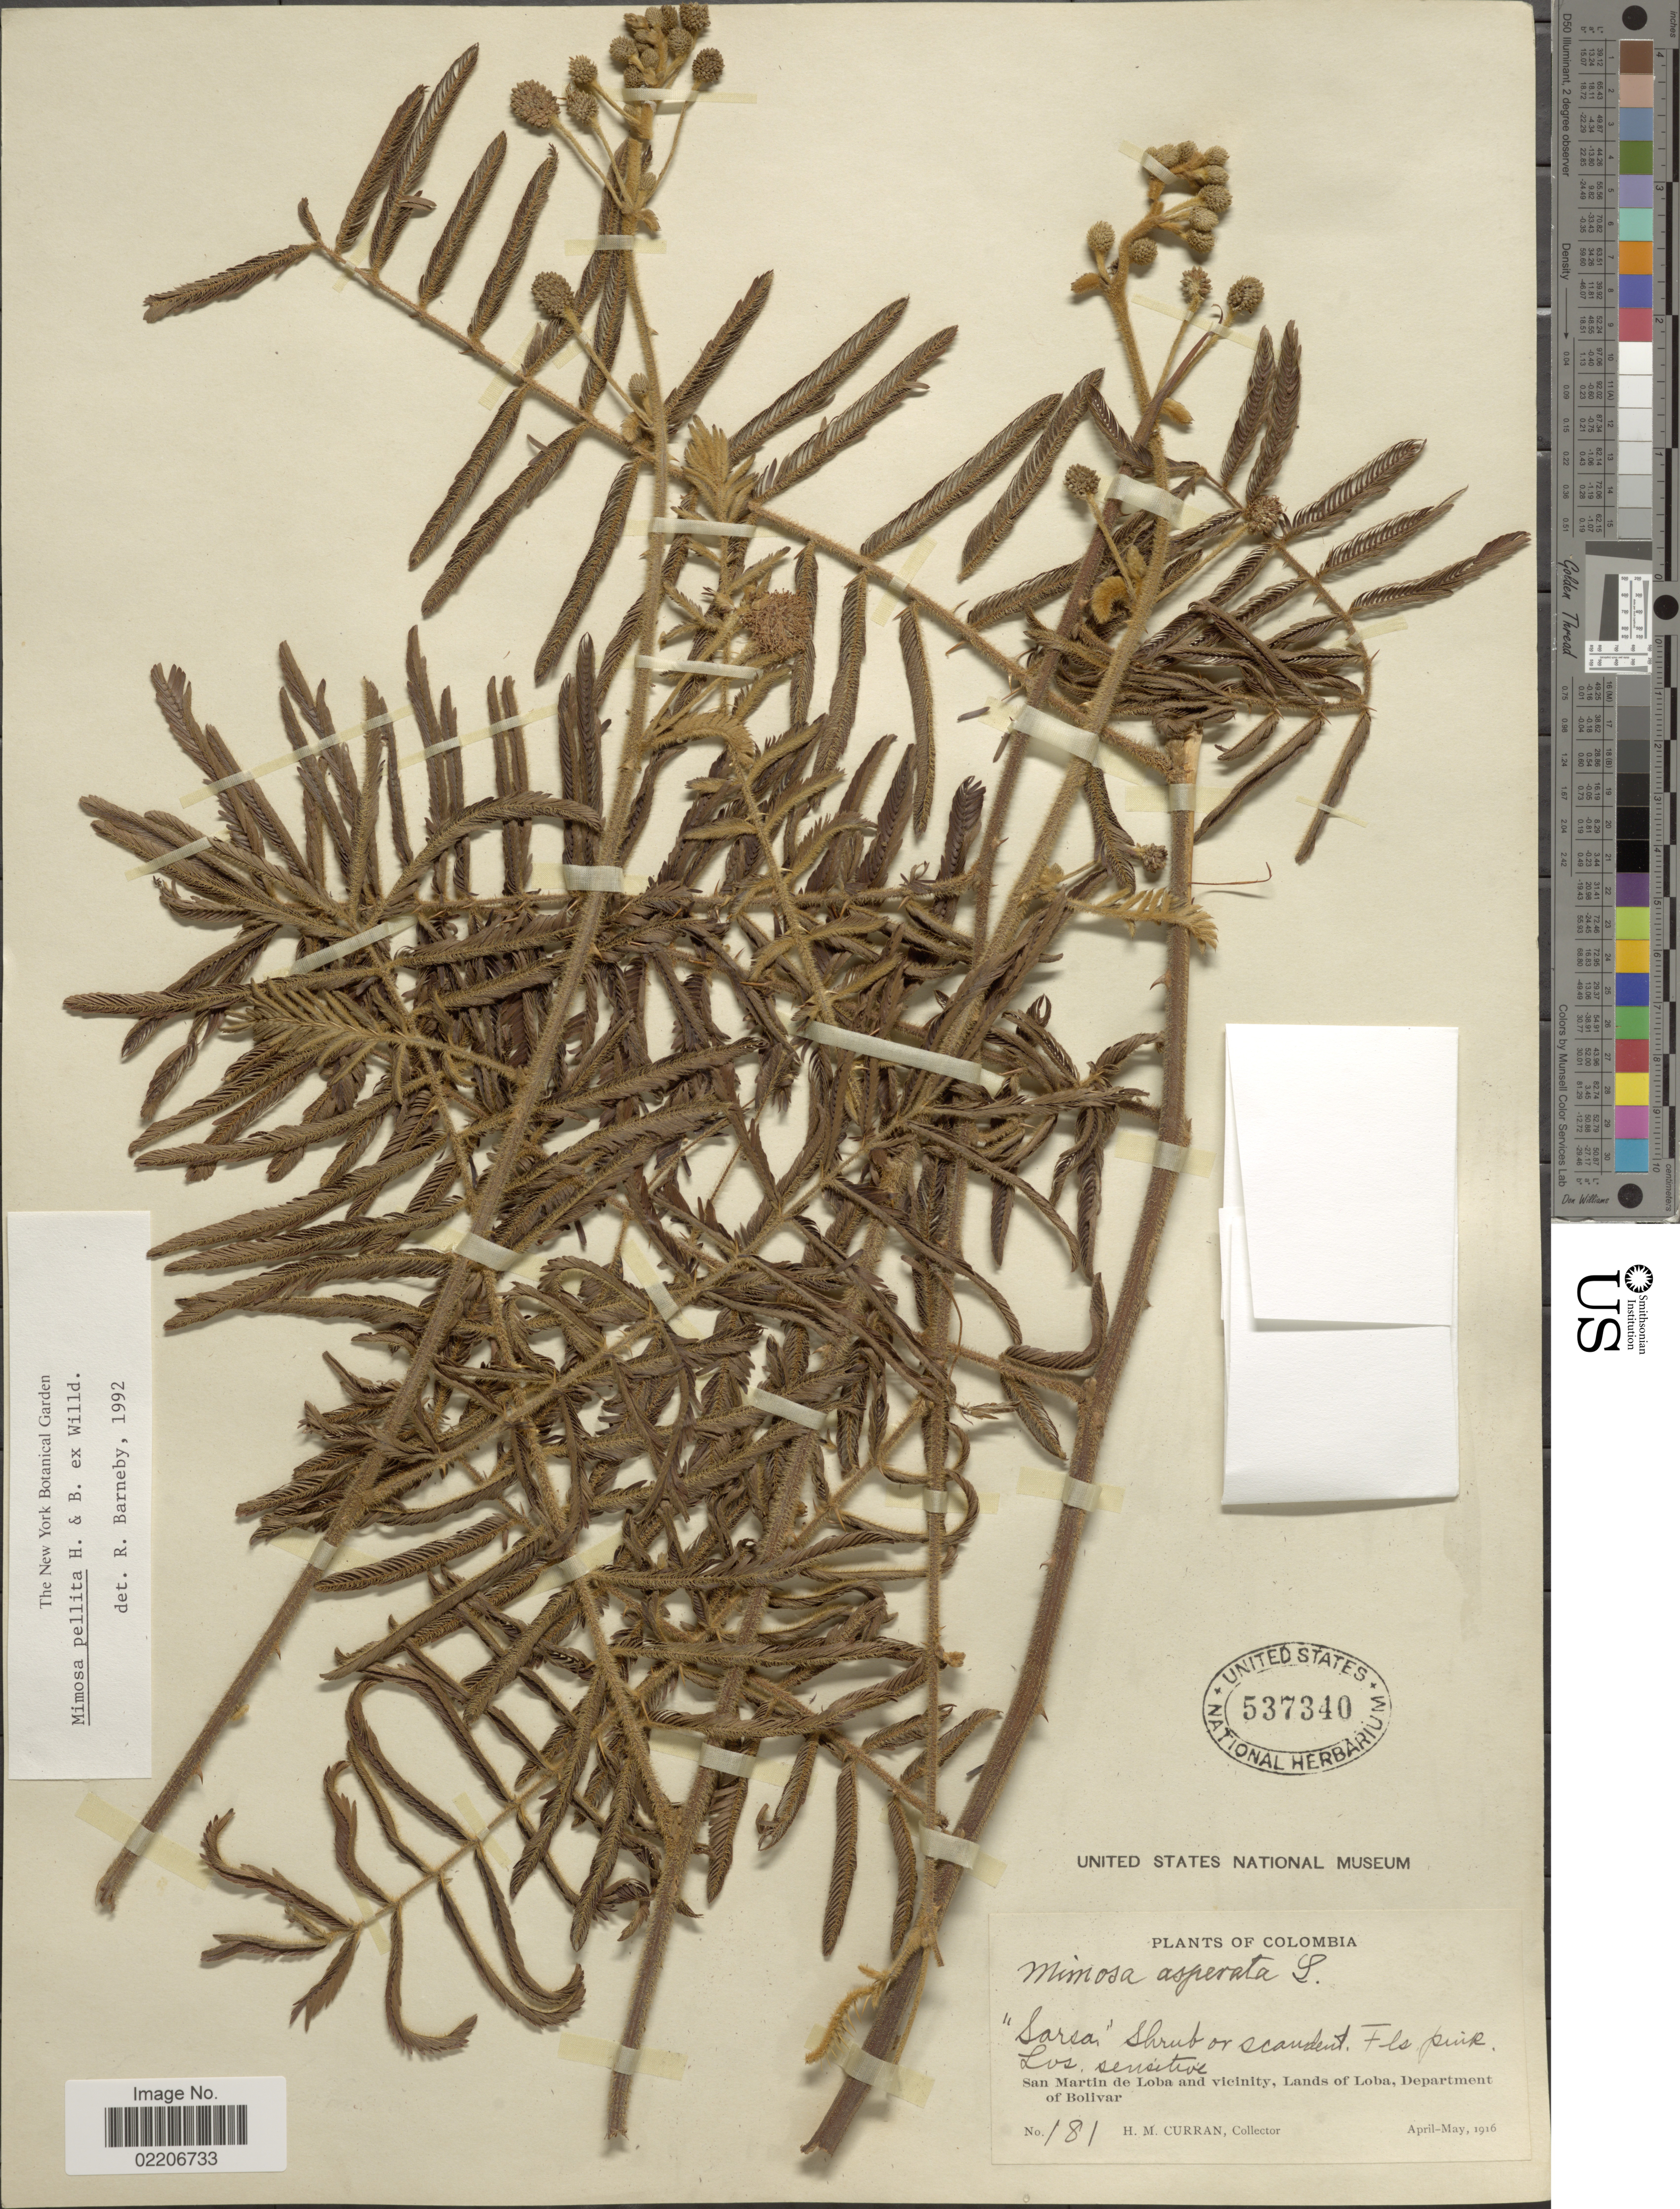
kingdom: Plantae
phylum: Tracheophyta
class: Magnoliopsida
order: Fabales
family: Fabaceae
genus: Mimosa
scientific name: Mimosa pellita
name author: Humb. & Bonpl. ex Willd.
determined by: Barneby, Rupert C., (NY)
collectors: H. M. Curran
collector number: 181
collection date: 1916-04/1916-05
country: Colombia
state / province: Bolívar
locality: San Martin de Loba and Vicinity, Lands of Loba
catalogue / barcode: US 537340